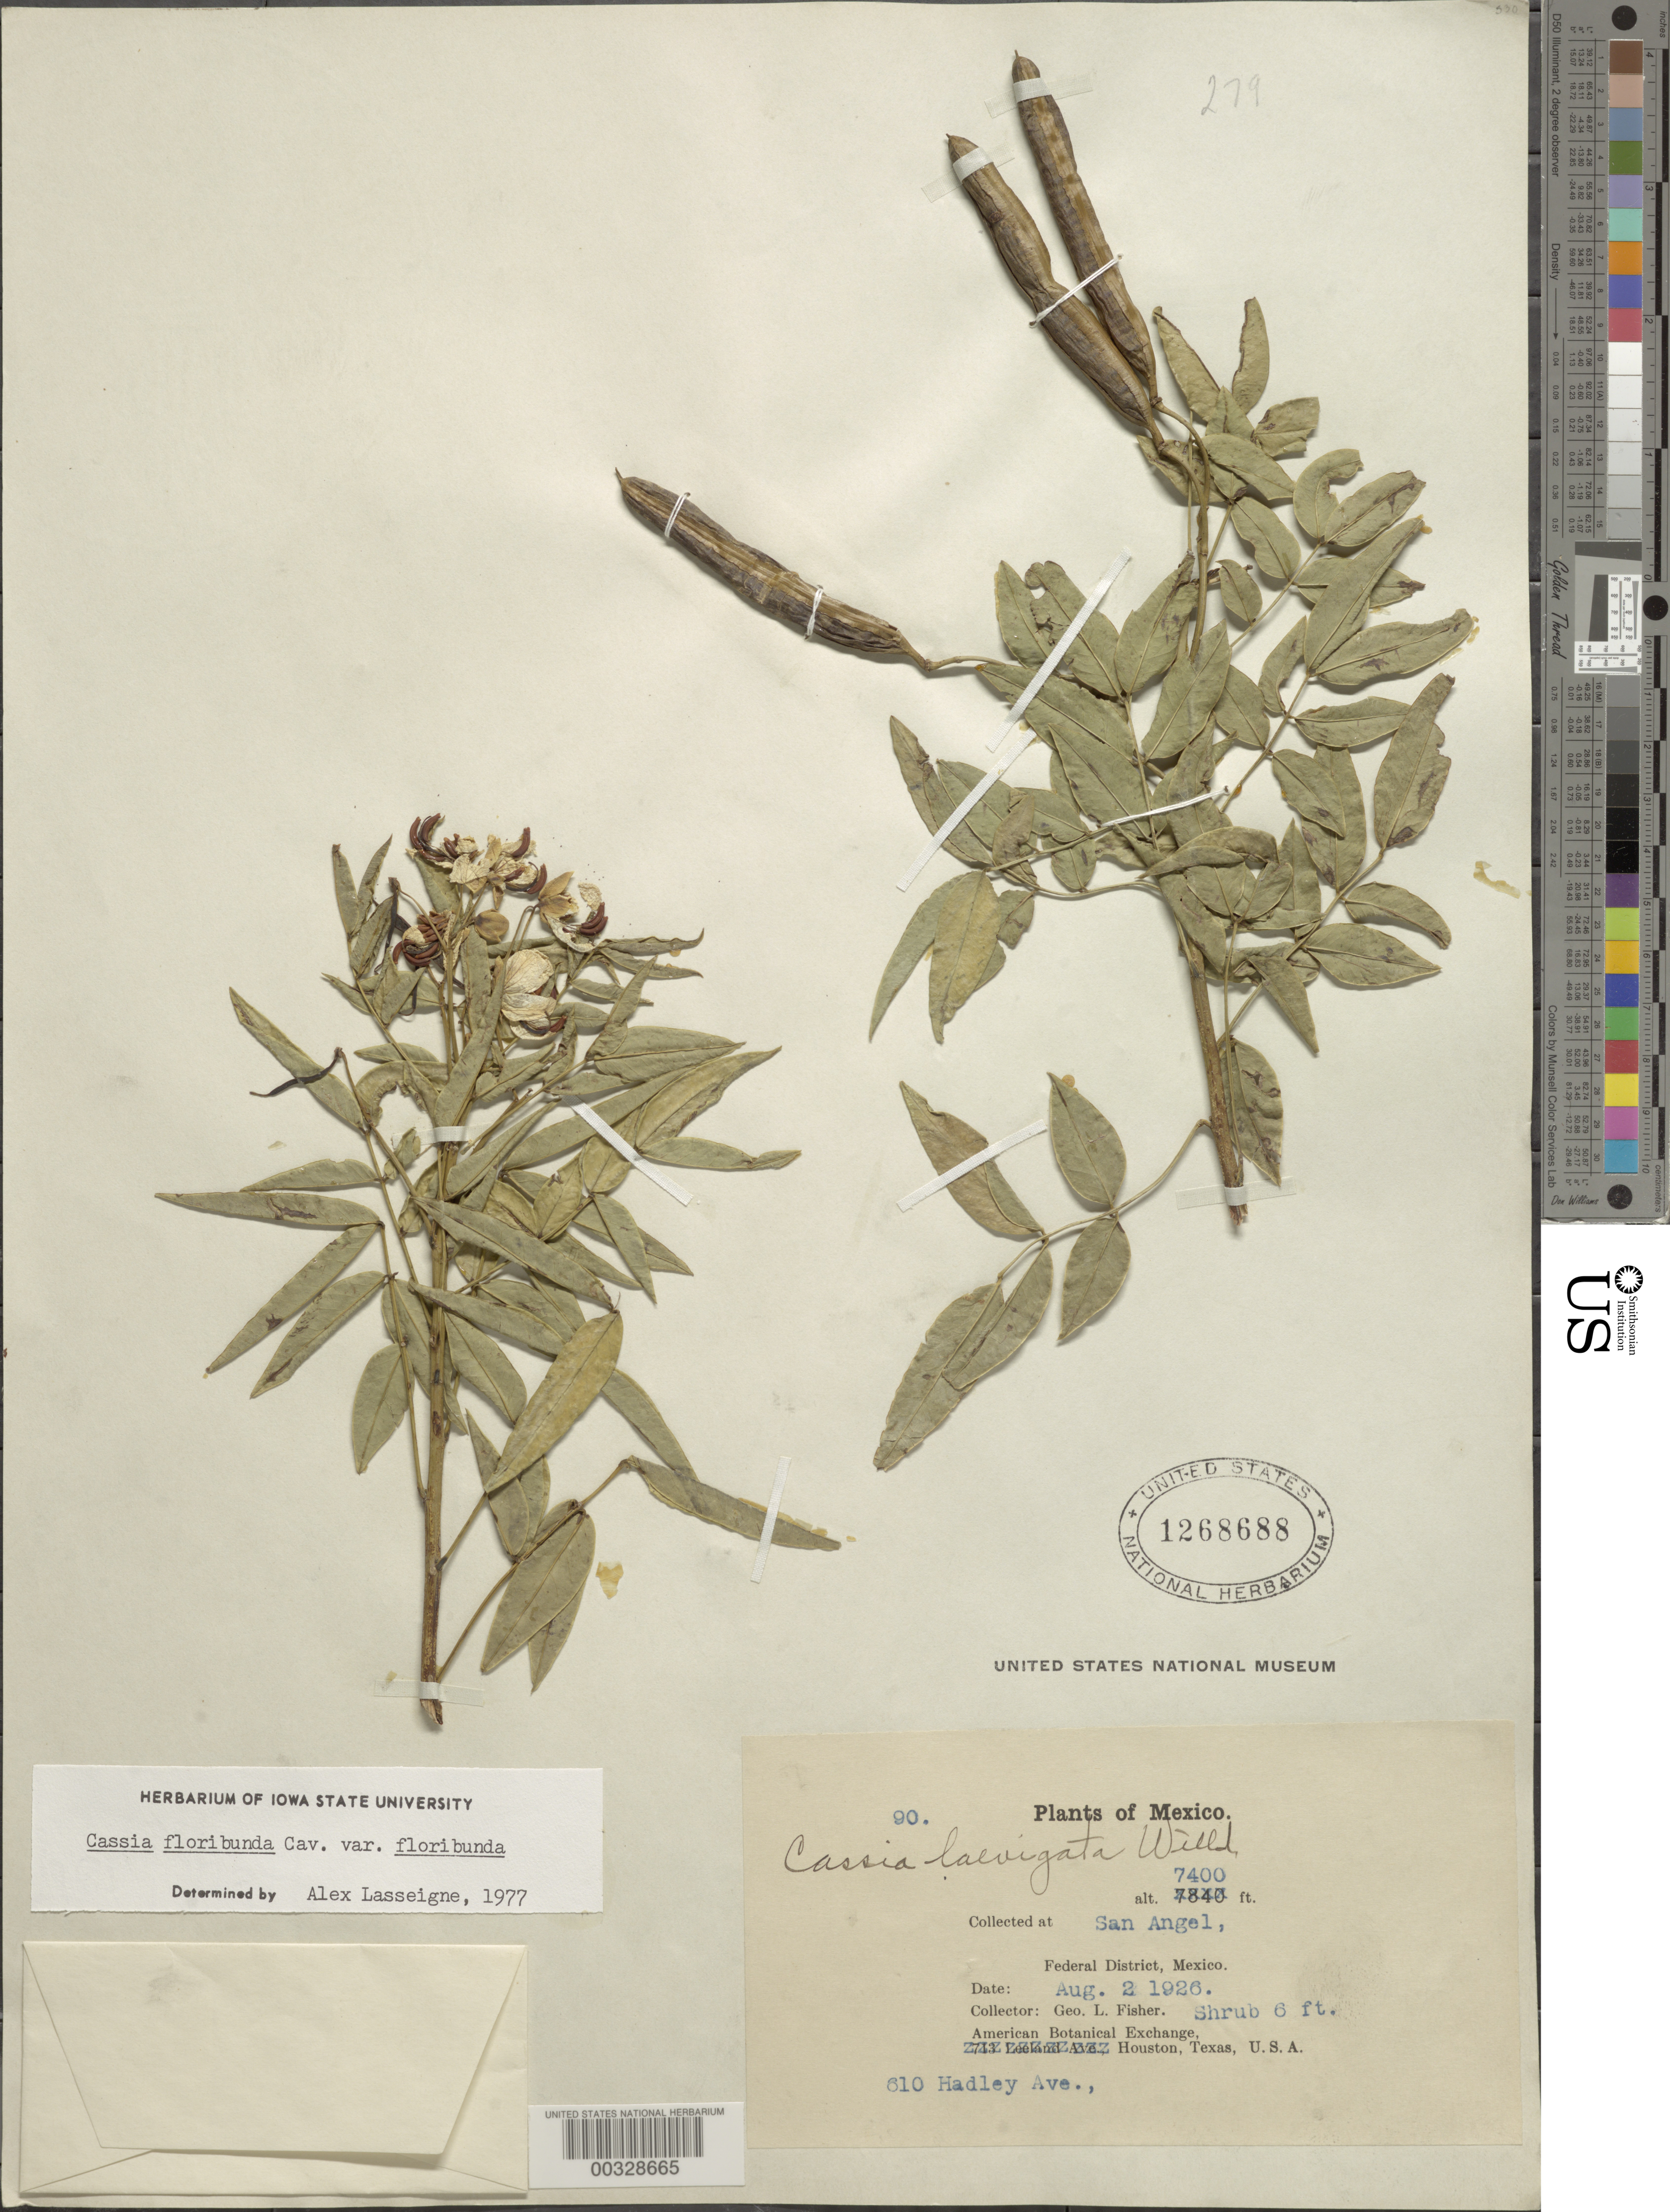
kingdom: Plantae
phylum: Tracheophyta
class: Magnoliopsida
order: Fabales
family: Fabaceae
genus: Senna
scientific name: Senna x floribunda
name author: (Cav.) H.S. Irwin & Barneby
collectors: G. L. Fisher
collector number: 90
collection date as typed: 02 Aug 1926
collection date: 1926-08-02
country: Mexico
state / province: Distrito Federal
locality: San Angel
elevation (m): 2256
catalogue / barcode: US 1268688